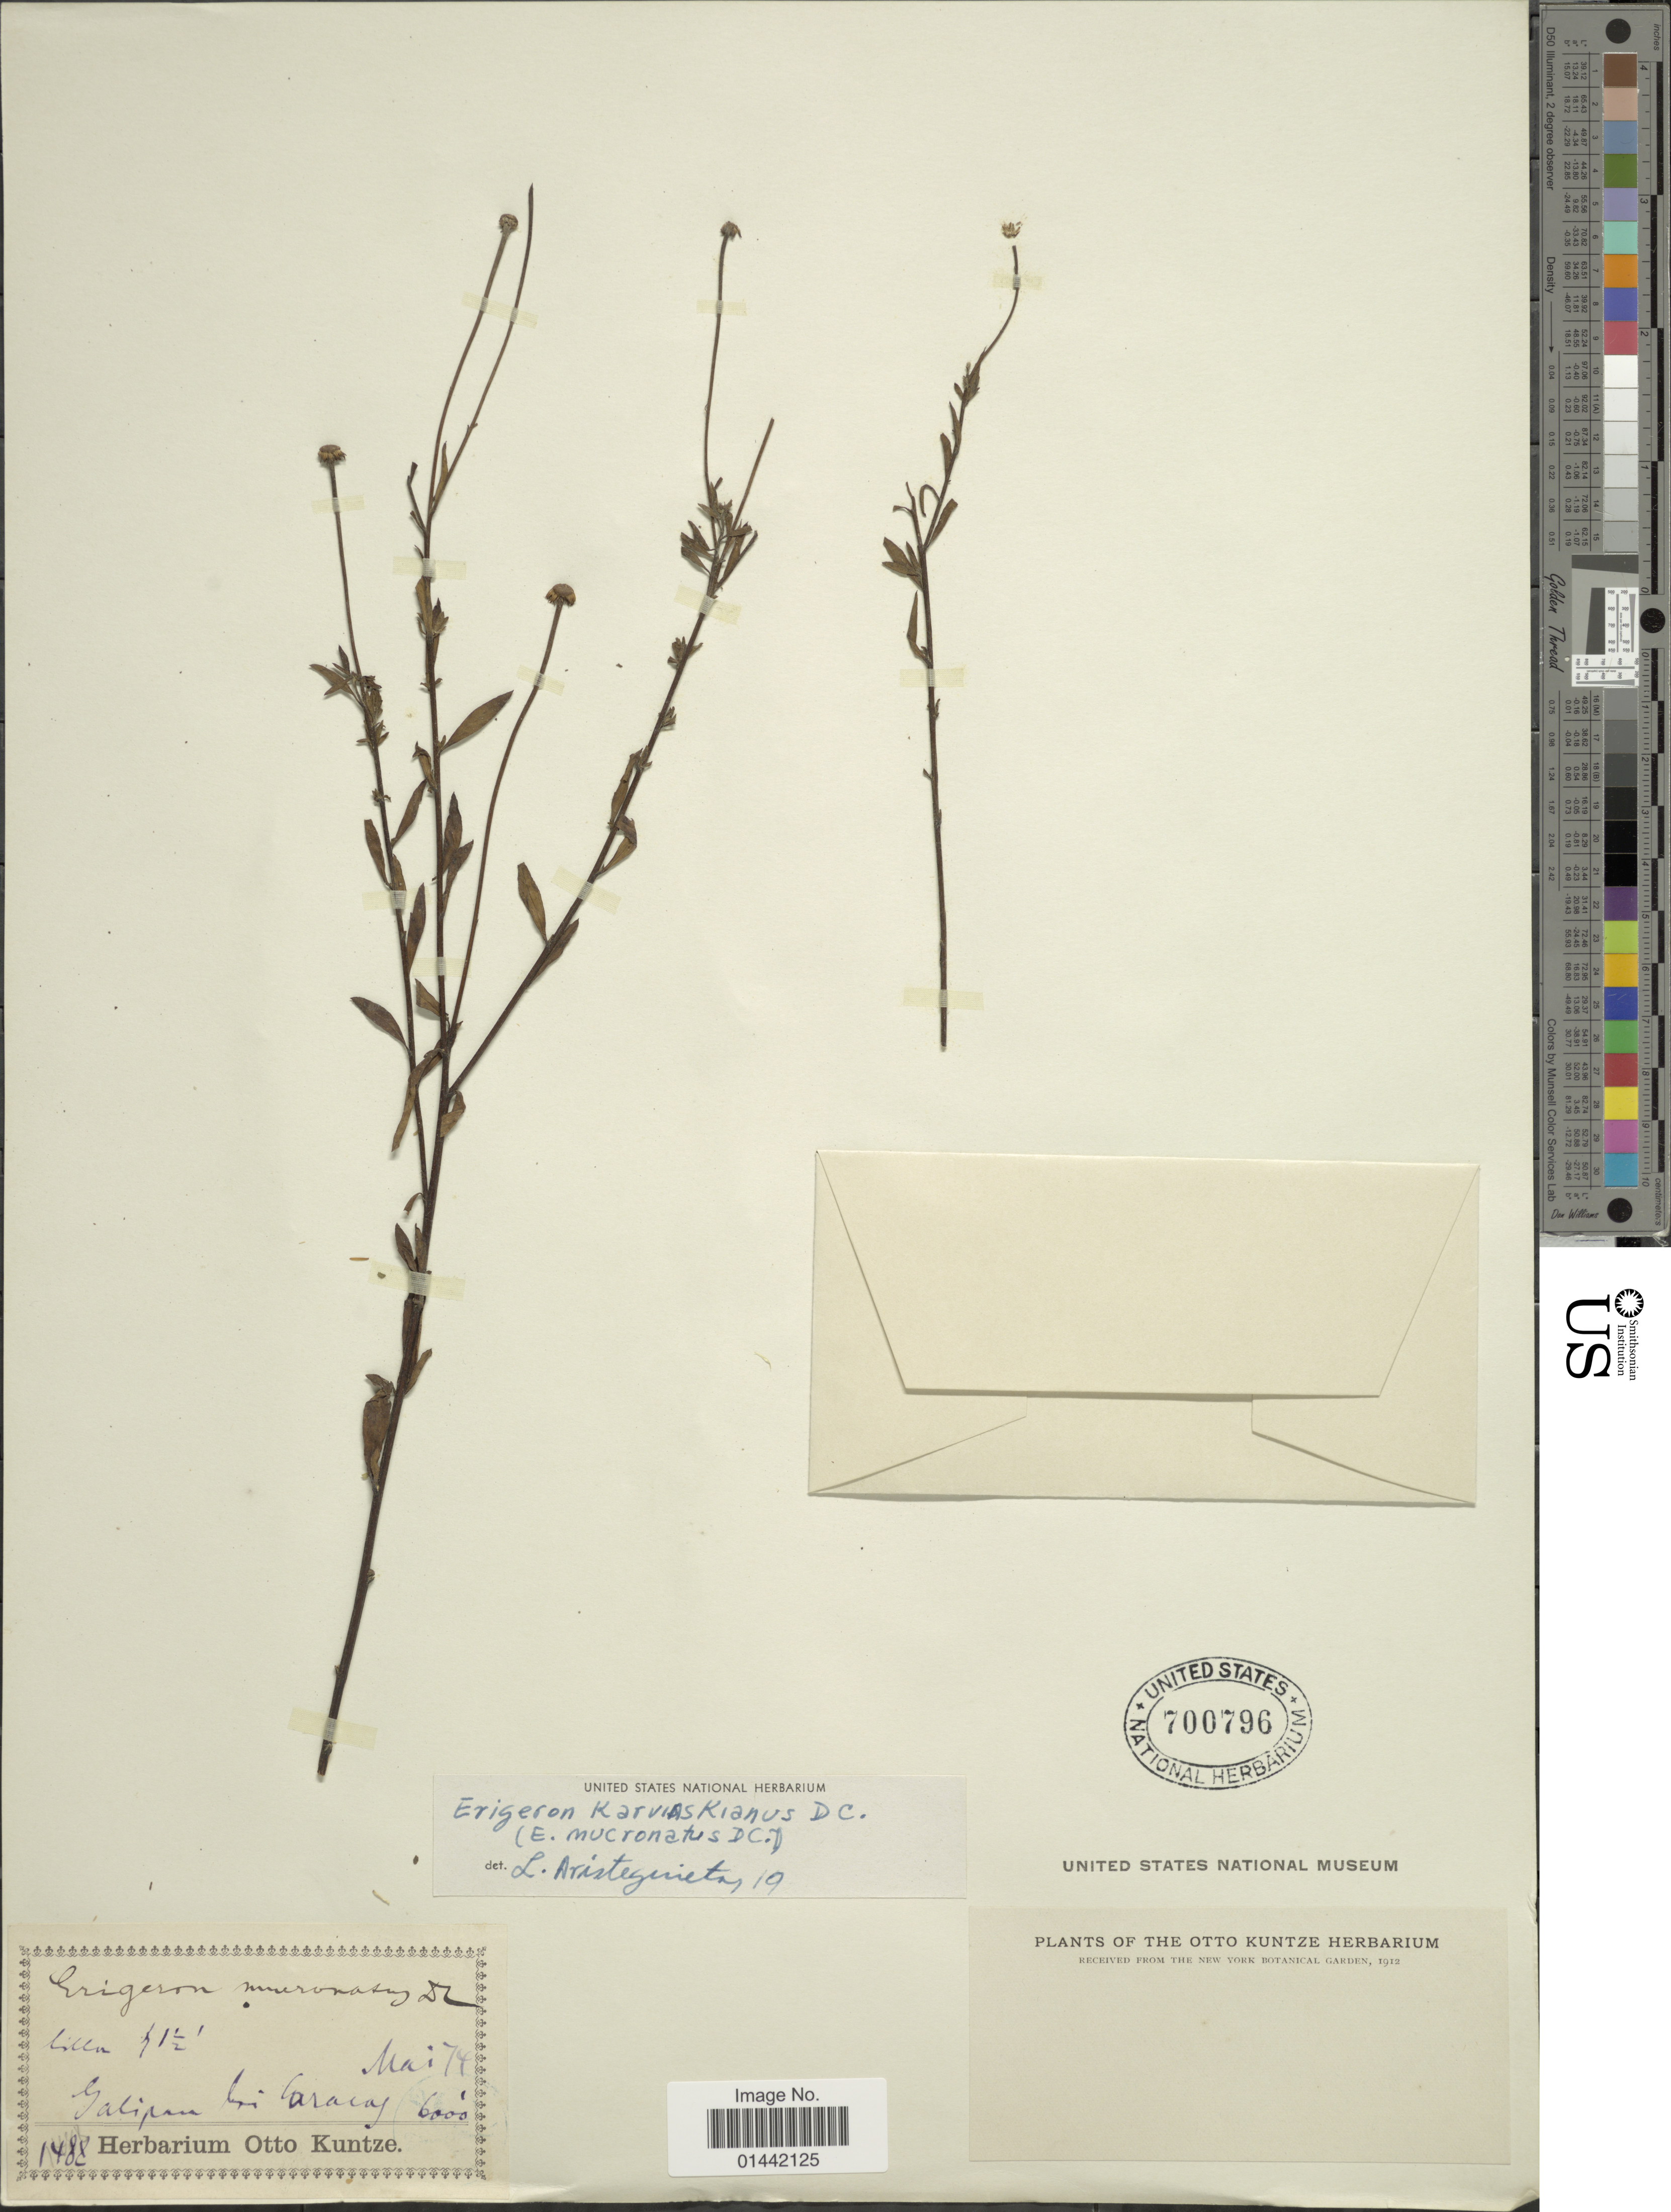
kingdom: Plantae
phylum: Tracheophyta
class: Magnoliopsida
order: Asterales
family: Asteraceae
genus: Erigeron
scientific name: Erigeron karvinskianus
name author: DC.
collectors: ex herb. Otto Kuntze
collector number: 1488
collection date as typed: Transcribed d/m/y: /5/74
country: Venezuela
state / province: Vargas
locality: Galipan in Caracay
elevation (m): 1829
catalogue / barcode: US 700796